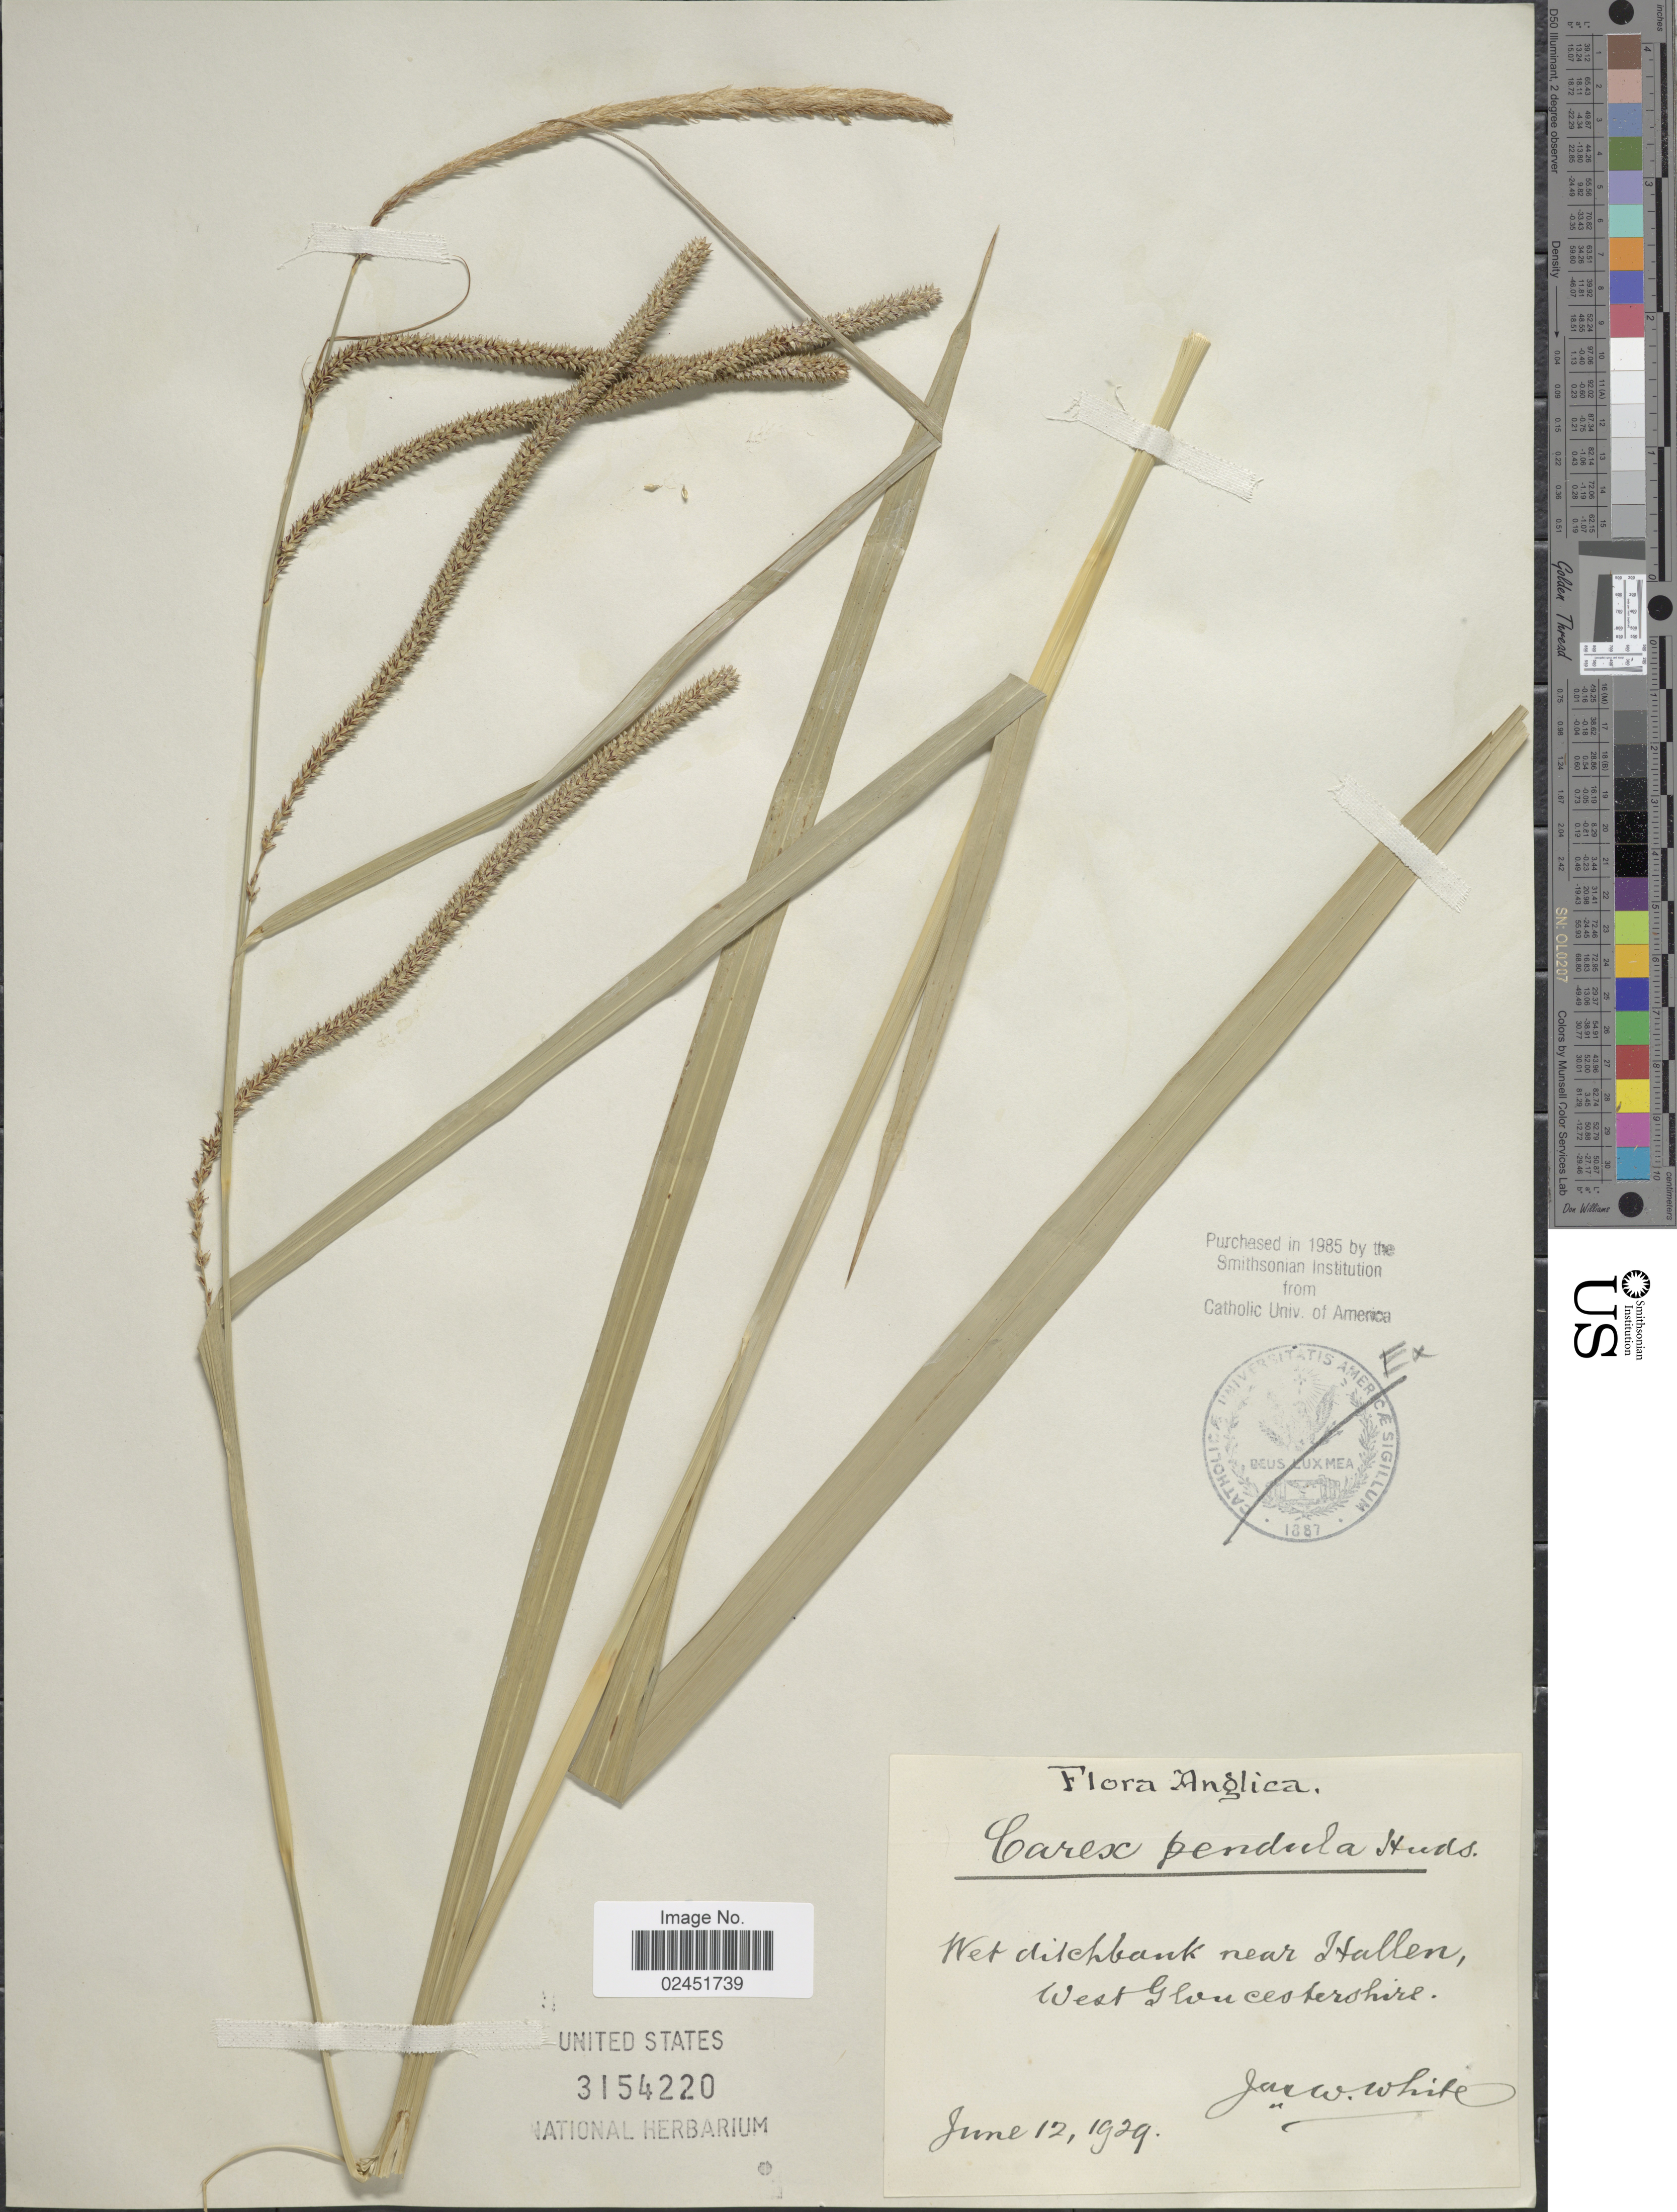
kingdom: Plantae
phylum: Tracheophyta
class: Liliopsida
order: Poales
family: Cyperaceae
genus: Carex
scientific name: Carex pendula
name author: Huds.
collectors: J. W. White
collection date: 1929-06-12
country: United Kingdom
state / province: England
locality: Anglica. Wet ditchbank near Hallen, West Gloucestershire.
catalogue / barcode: US 3154220